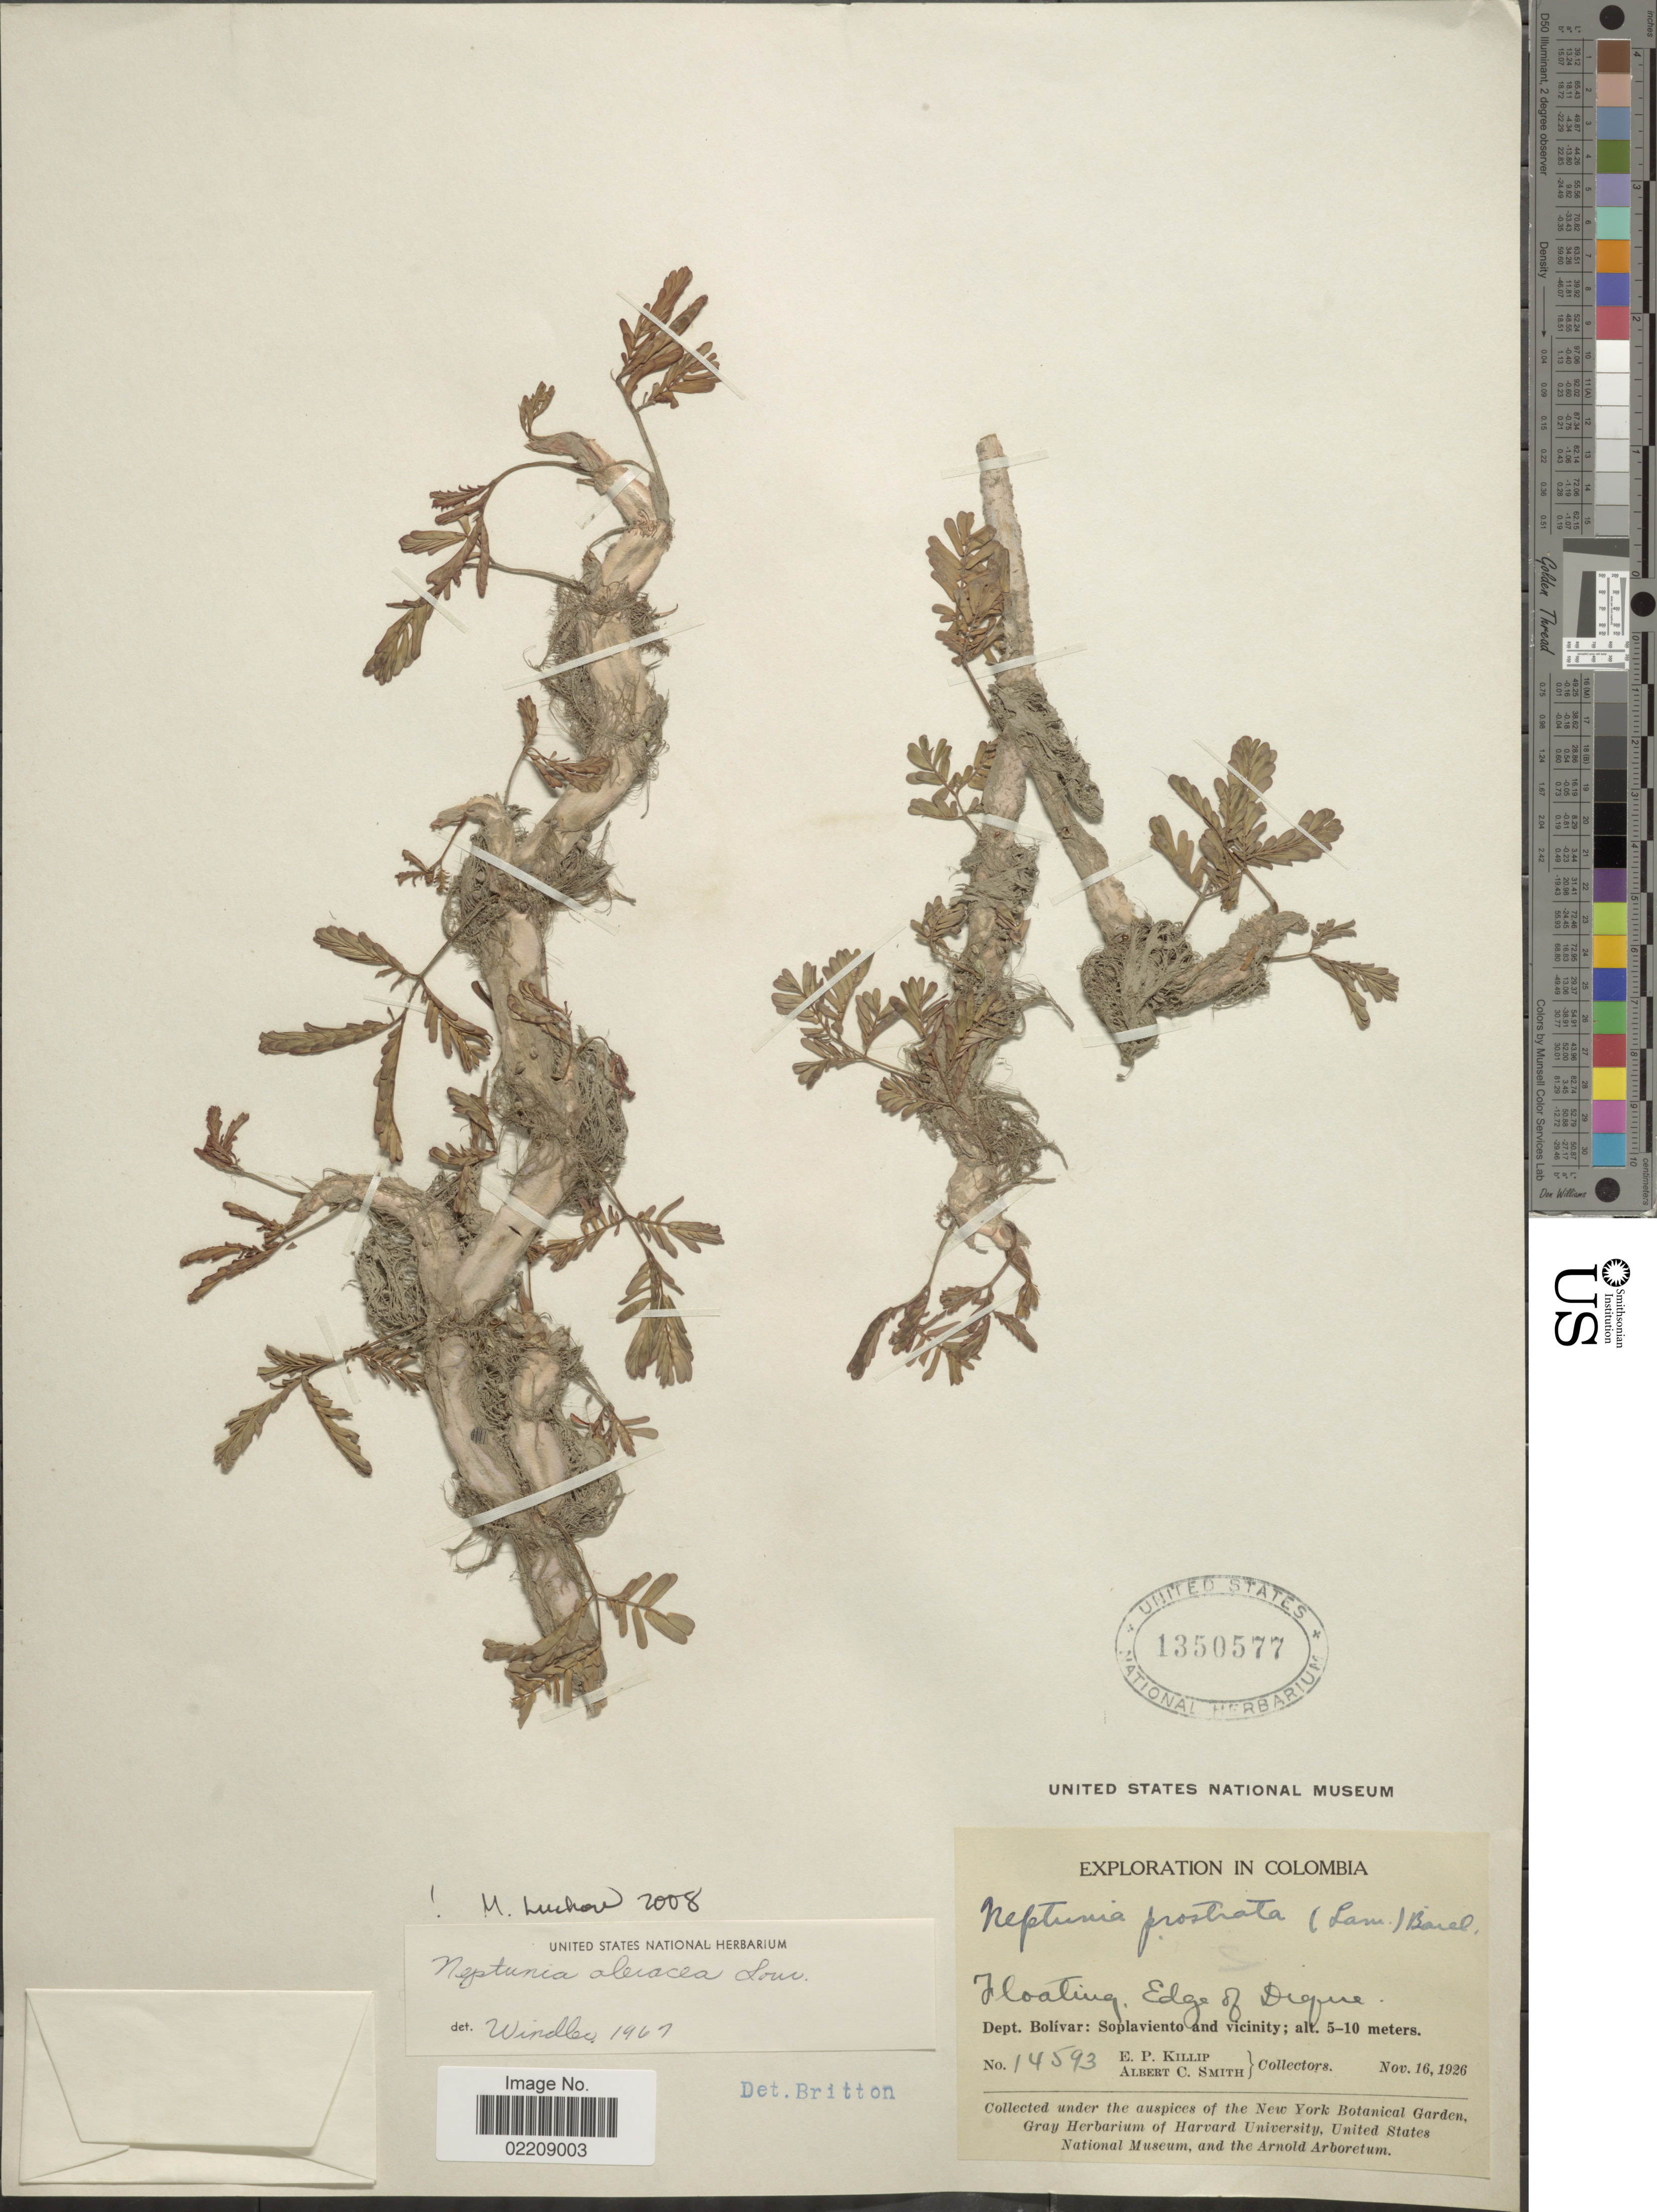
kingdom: Plantae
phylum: Tracheophyta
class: Magnoliopsida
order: Fabales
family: Fabaceae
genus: Neptunia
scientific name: Neptunia oleracea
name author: Lour.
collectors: E. P. Killip & A. C. Smith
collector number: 14593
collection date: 1926-11-16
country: Colombia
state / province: Bolívar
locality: Edge of Dique, Soplaviento and vicinity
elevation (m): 5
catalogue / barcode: US 1350577